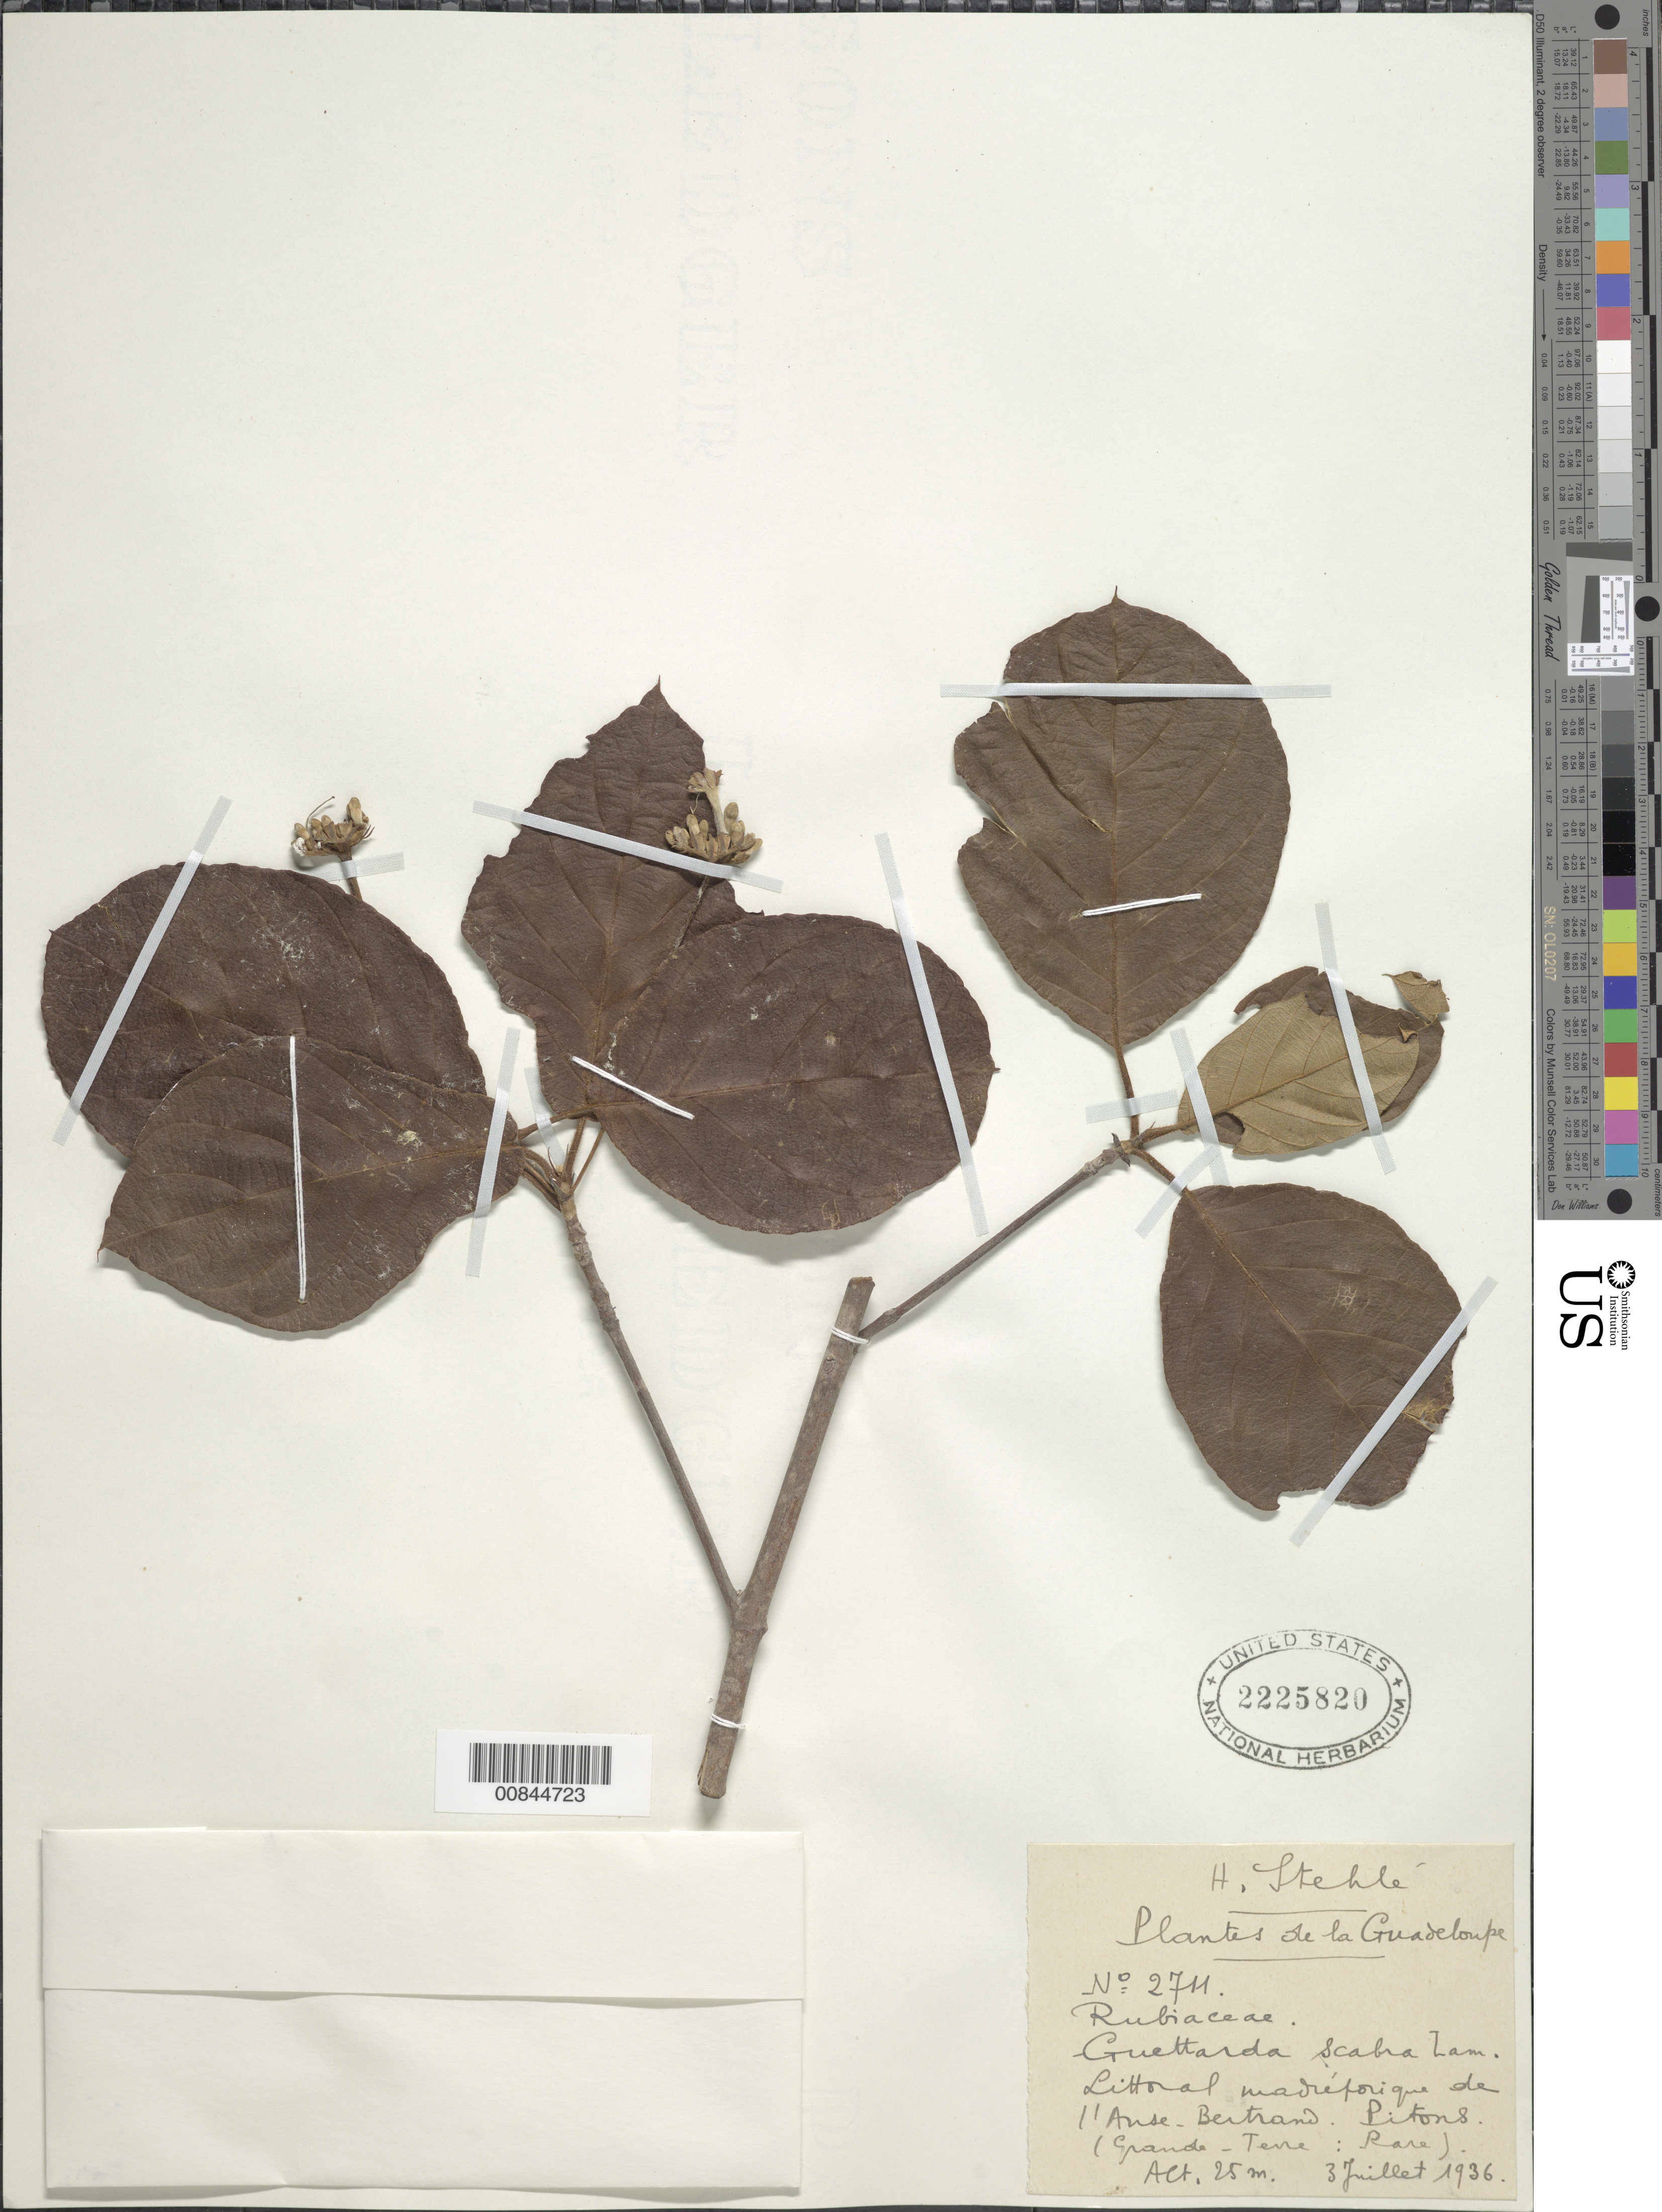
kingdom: Plantae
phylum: Tracheophyta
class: Magnoliopsida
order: Gentianales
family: Rubiaceae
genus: Guettarda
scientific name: Guettarda scabra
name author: (L.) Vent.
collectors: H. Stehlé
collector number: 2711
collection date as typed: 03 Jul 1936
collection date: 1936-07-03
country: Guadeloupe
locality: L'Anse - Bertrand. Pitons (Grande - Terre).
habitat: Littoral madréforique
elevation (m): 25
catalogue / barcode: US 2225820